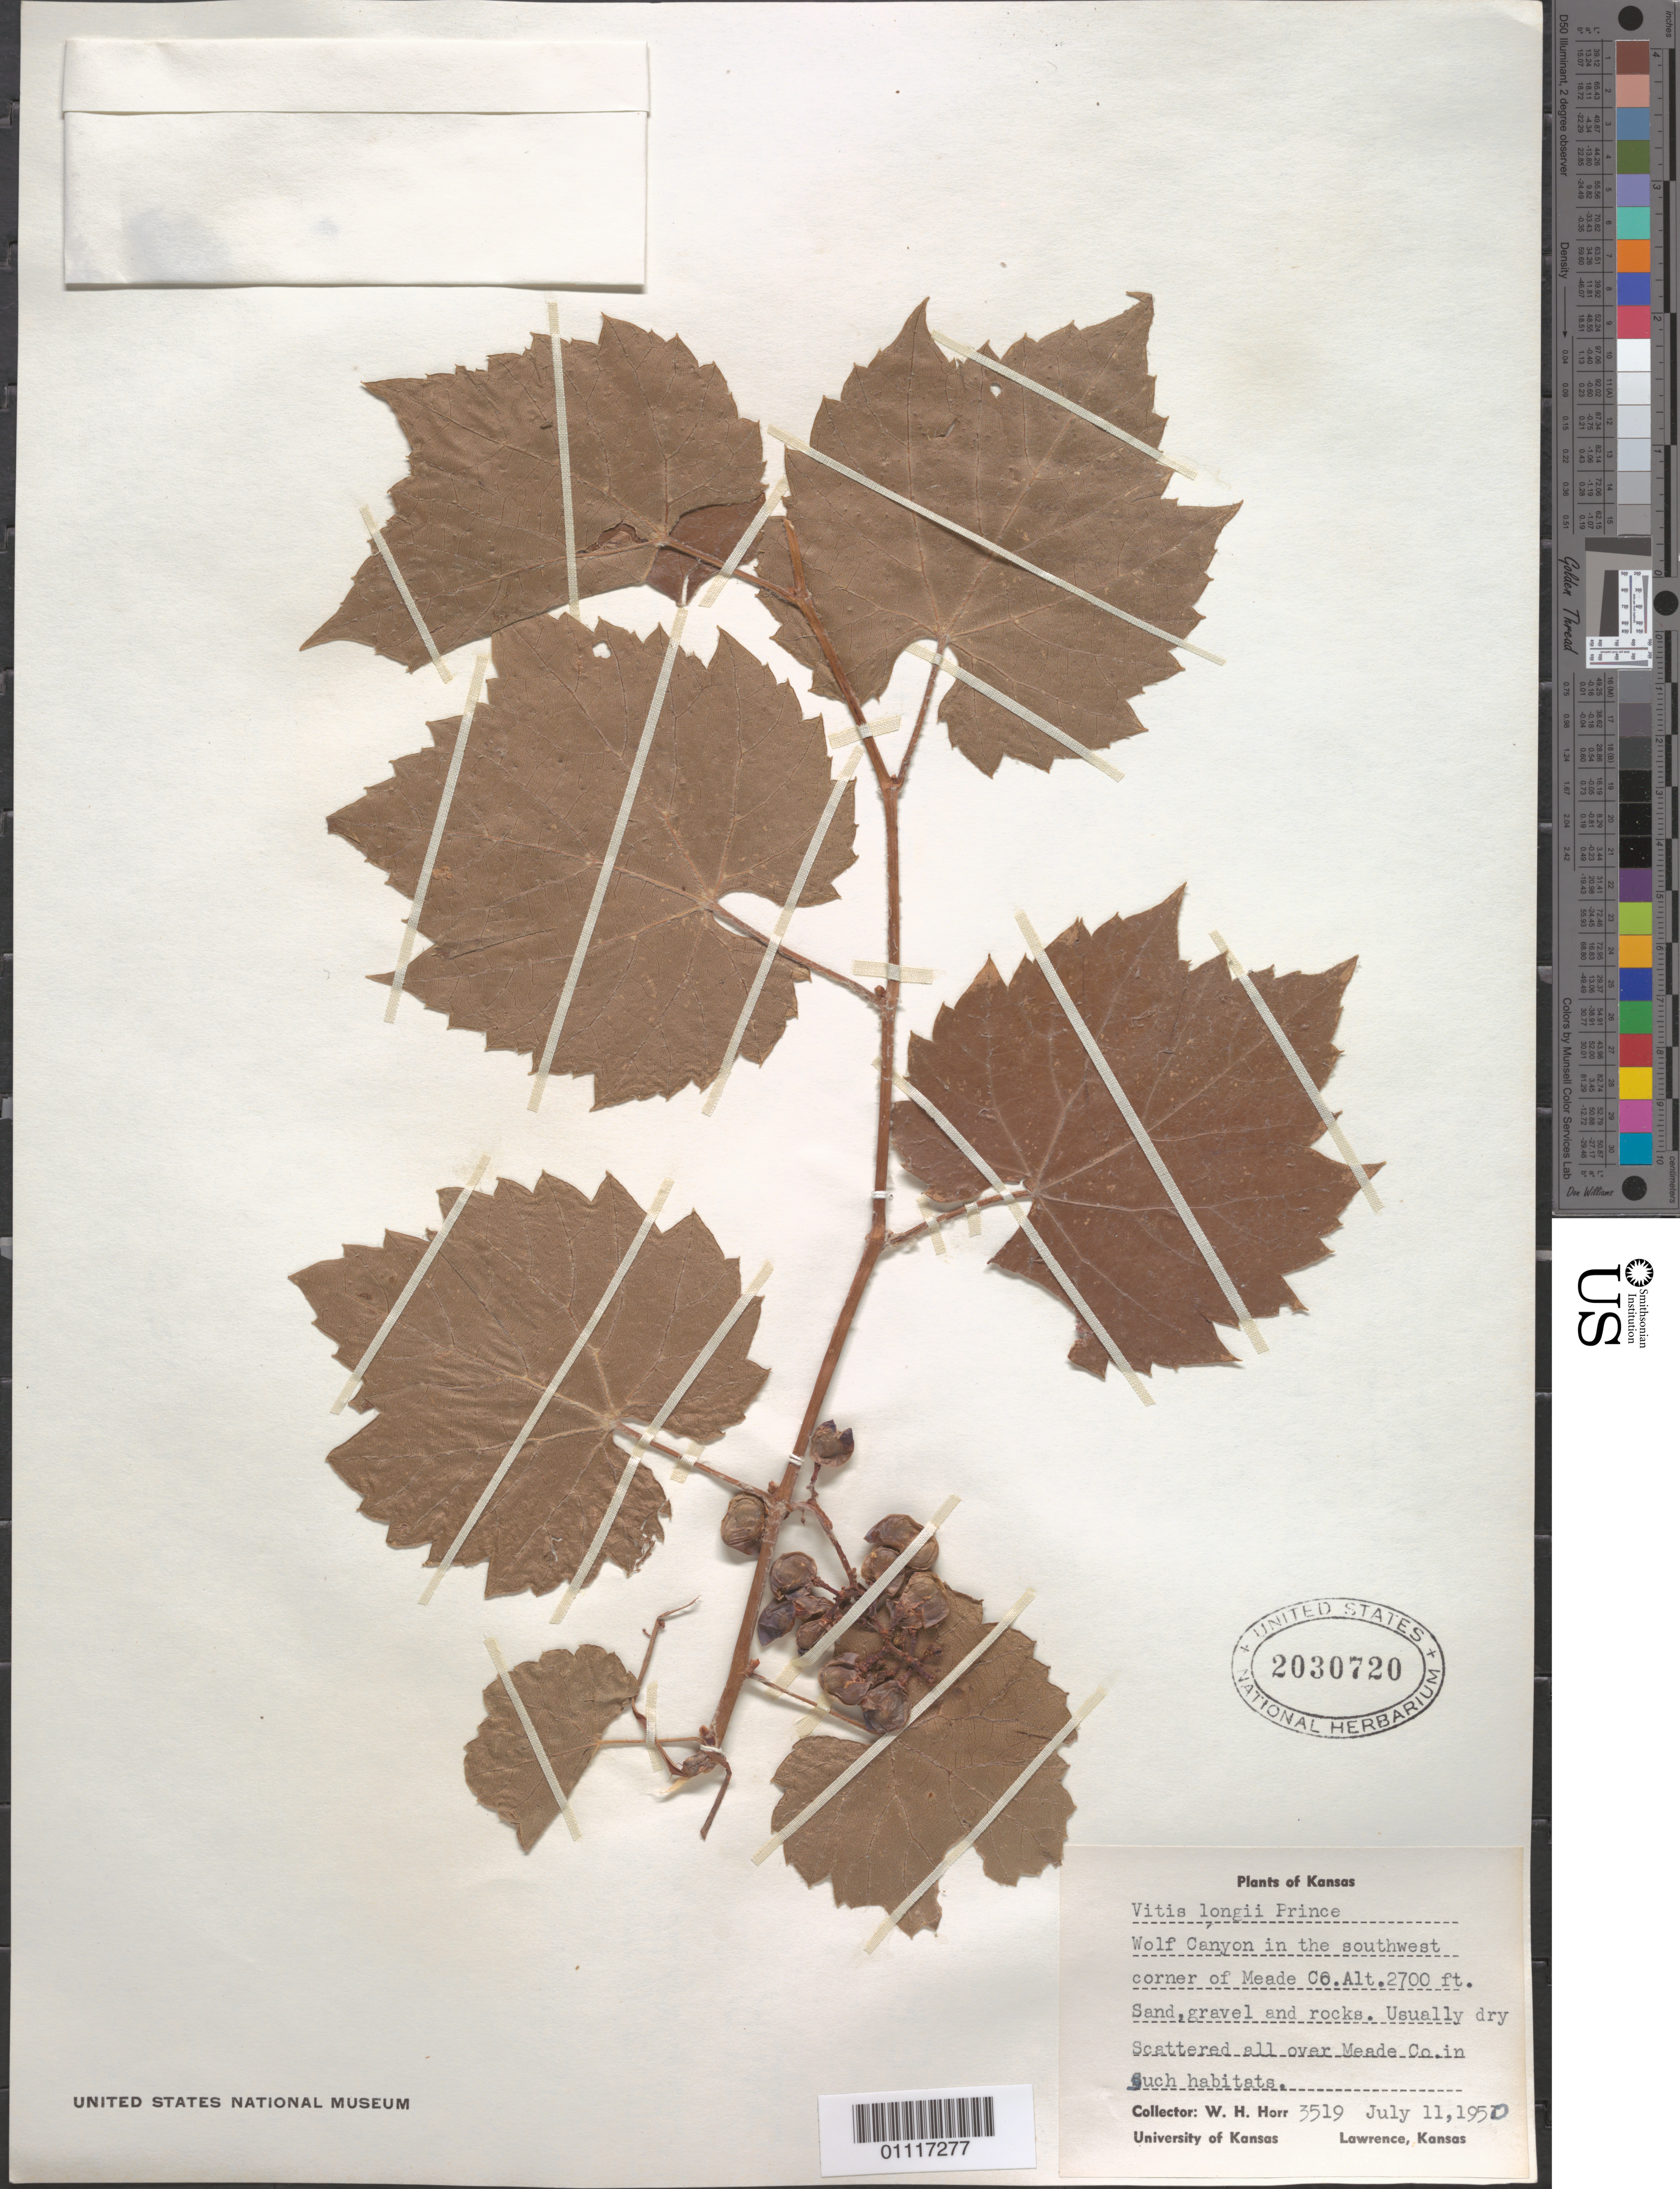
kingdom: Plantae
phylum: Tracheophyta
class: Magnoliopsida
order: Vitales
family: Vitaceae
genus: Vitis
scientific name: Vitis longii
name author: W.R. Prince & Prince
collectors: W. H. Horr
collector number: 3519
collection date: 1950-07-11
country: United States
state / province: Kansas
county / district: Meade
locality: Wolf Canyon in the southwest corner of Meade Co.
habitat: Sand, gravel and rocks.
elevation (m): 823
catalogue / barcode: US 2030720